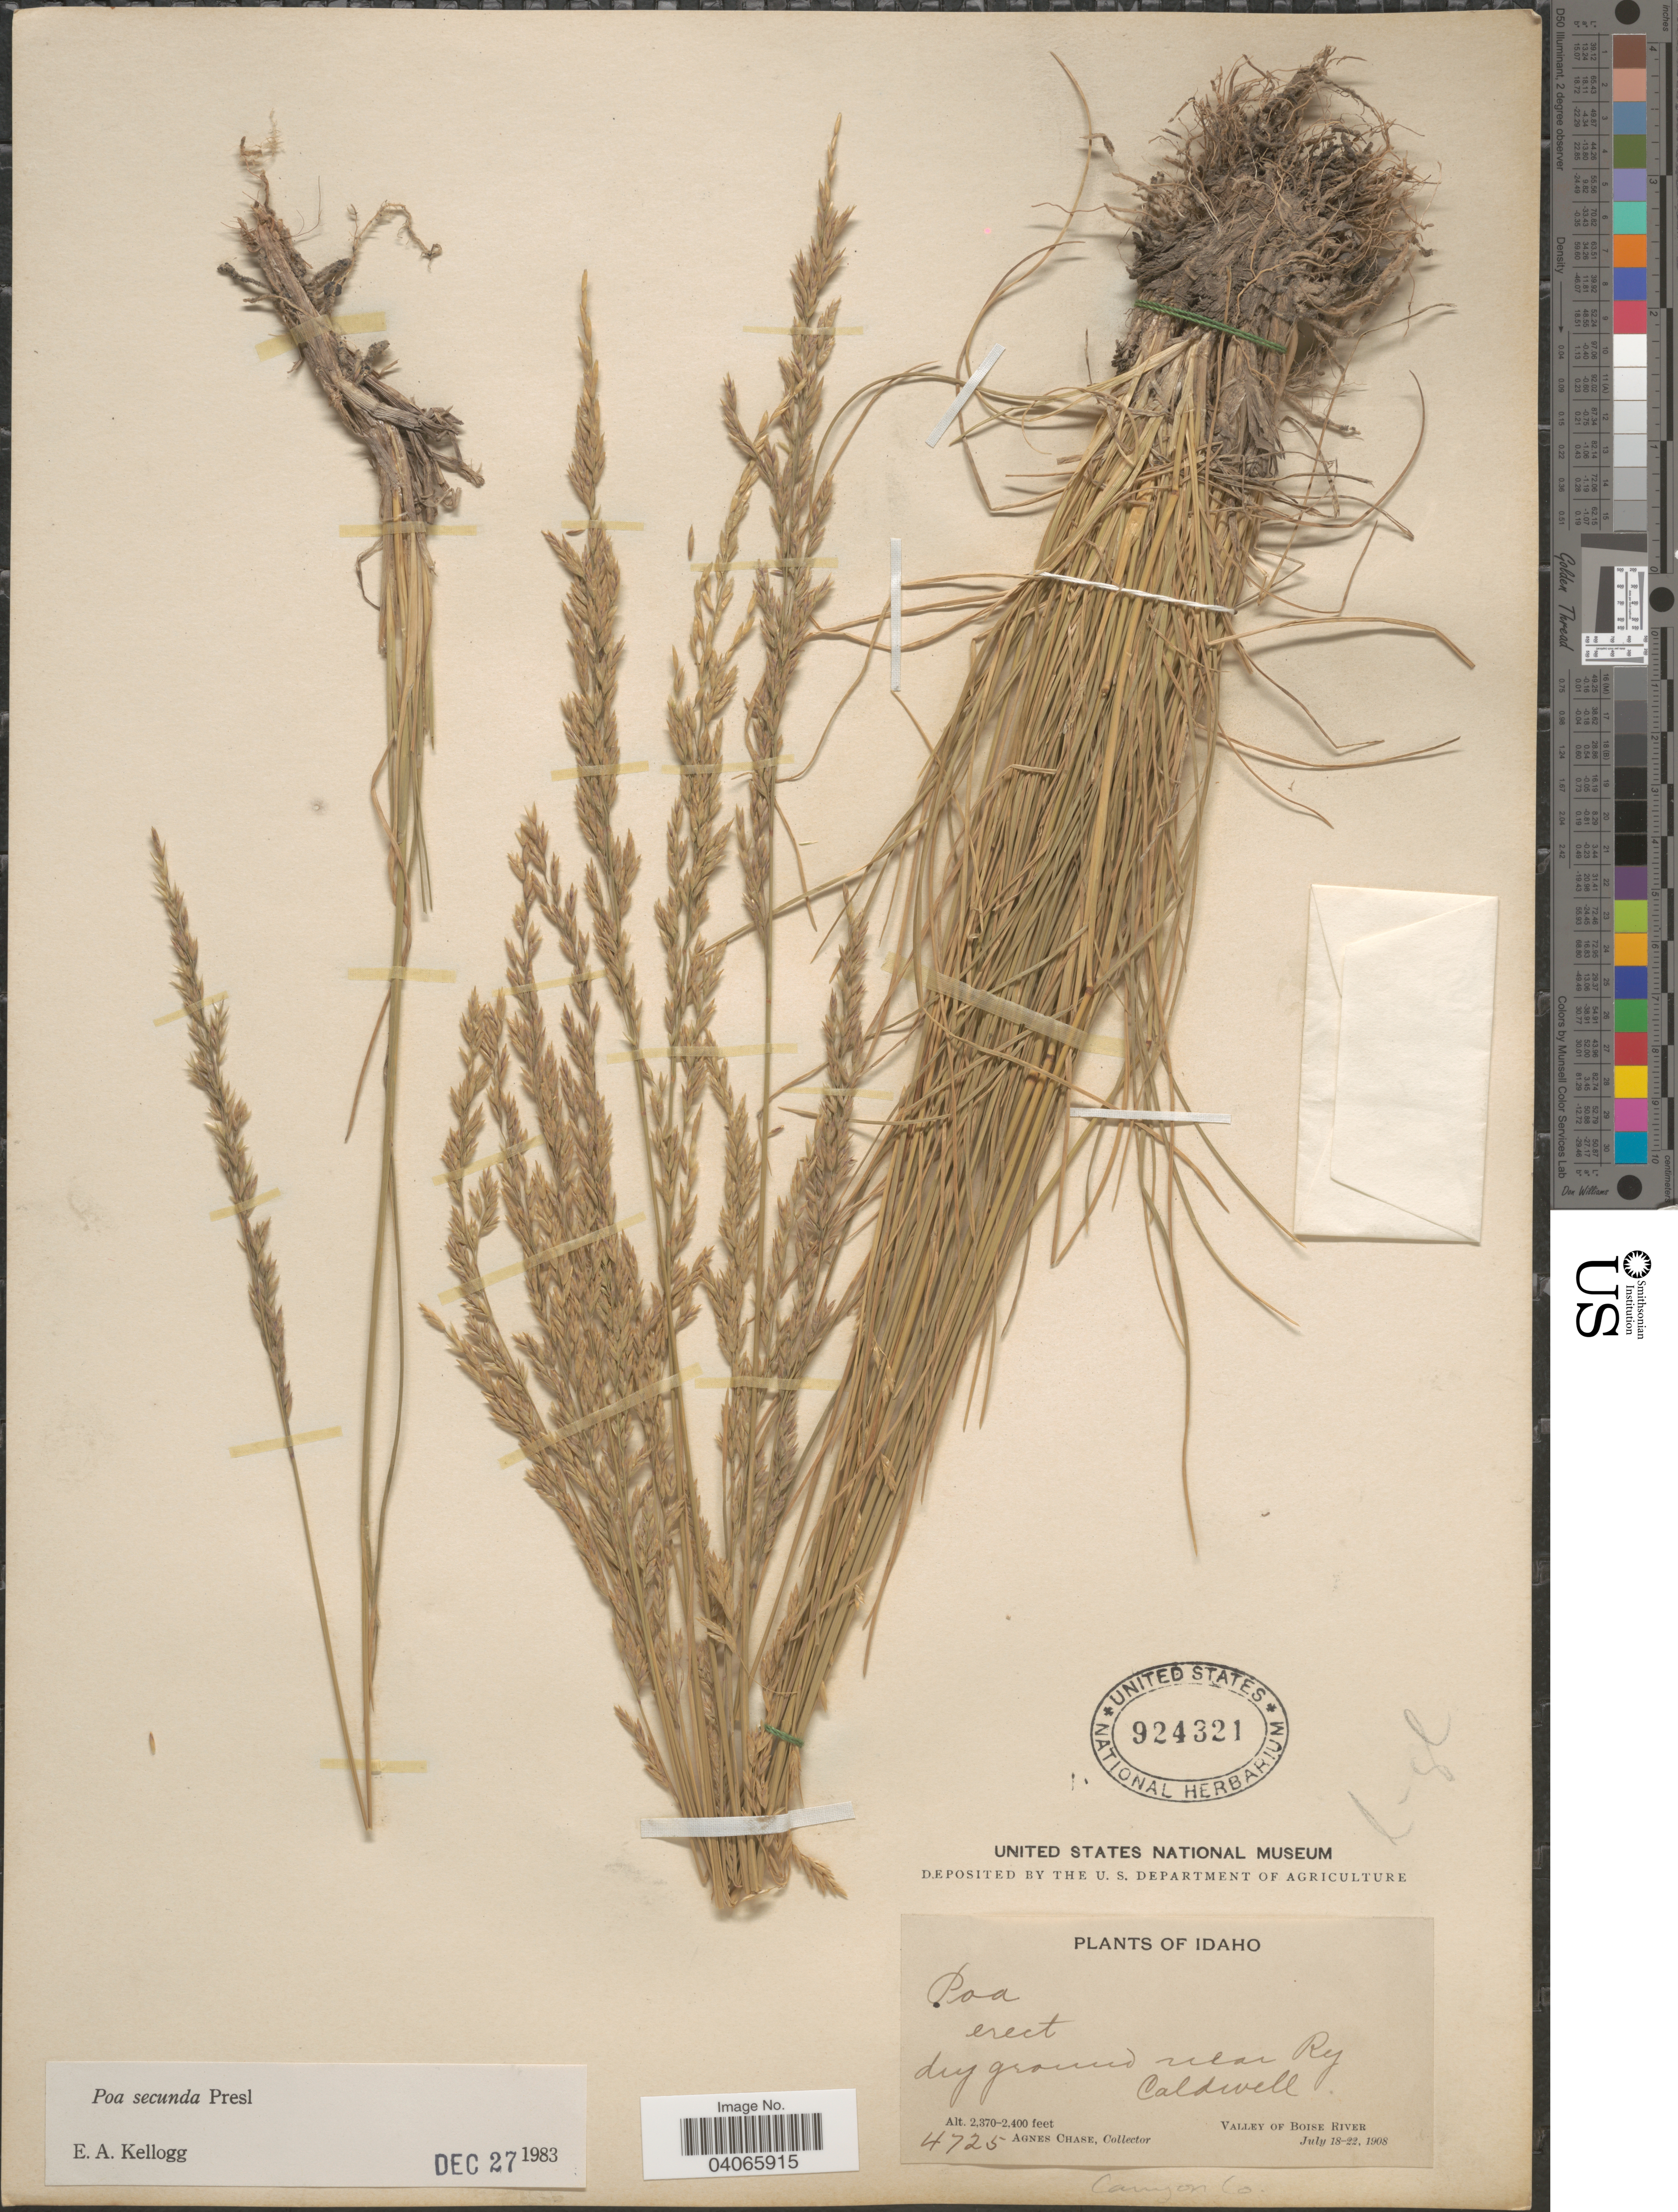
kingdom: Plantae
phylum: Tracheophyta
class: Liliopsida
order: Poales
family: Poaceae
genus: Poa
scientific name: Poa secunda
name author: J. Presl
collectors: A. Chase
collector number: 4725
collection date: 1908-07-18/1908-07-22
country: United States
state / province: Idaho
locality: Near Ry. Caldwell. Valley of Boise River. Canyon Co.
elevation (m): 722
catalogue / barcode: US 924321